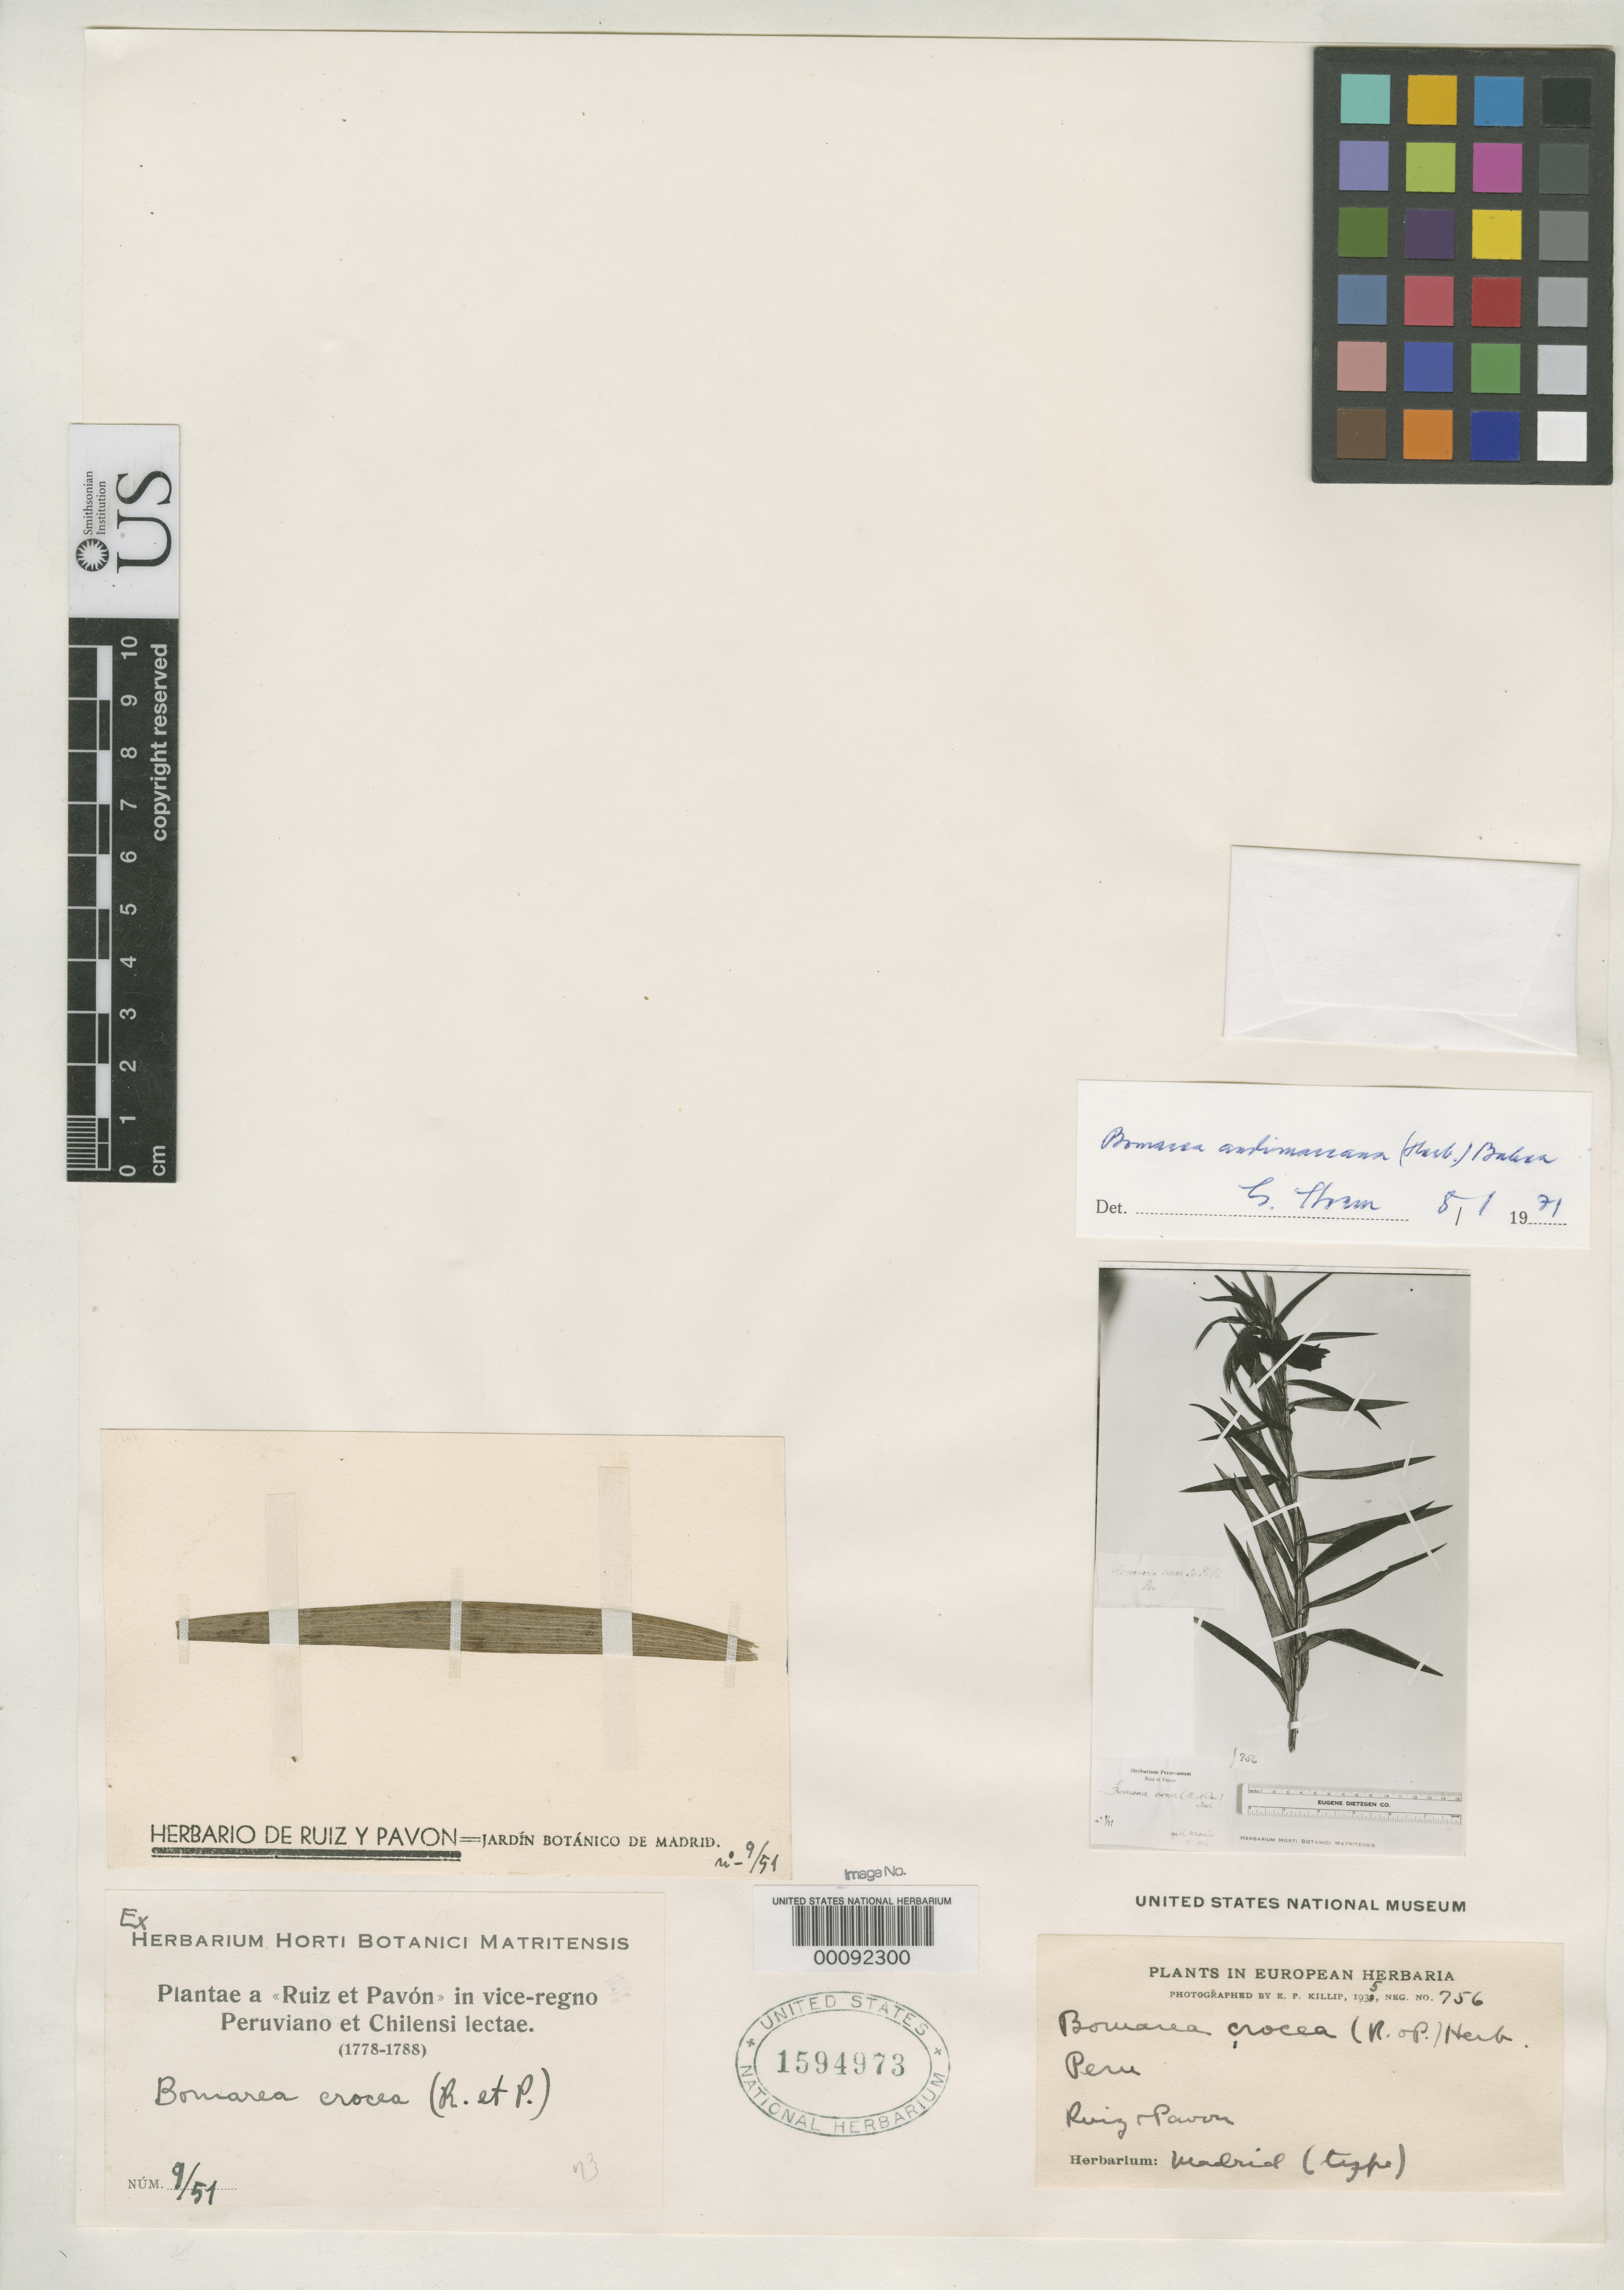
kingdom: Plantae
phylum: Tracheophyta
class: Liliopsida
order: Liliales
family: Alstroemeriaceae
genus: Alstroemeria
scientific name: Alstroemeria crocea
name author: Ruiz & Pav.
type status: Type Material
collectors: H. Ruiz López & J. A. Pavón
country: Peru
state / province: San Martín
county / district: Mariscal Cáceres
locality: Rio Huallaga, margen Derecha del; Balsa Probana; dtto. Tocache Nuevo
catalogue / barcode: US 1594973